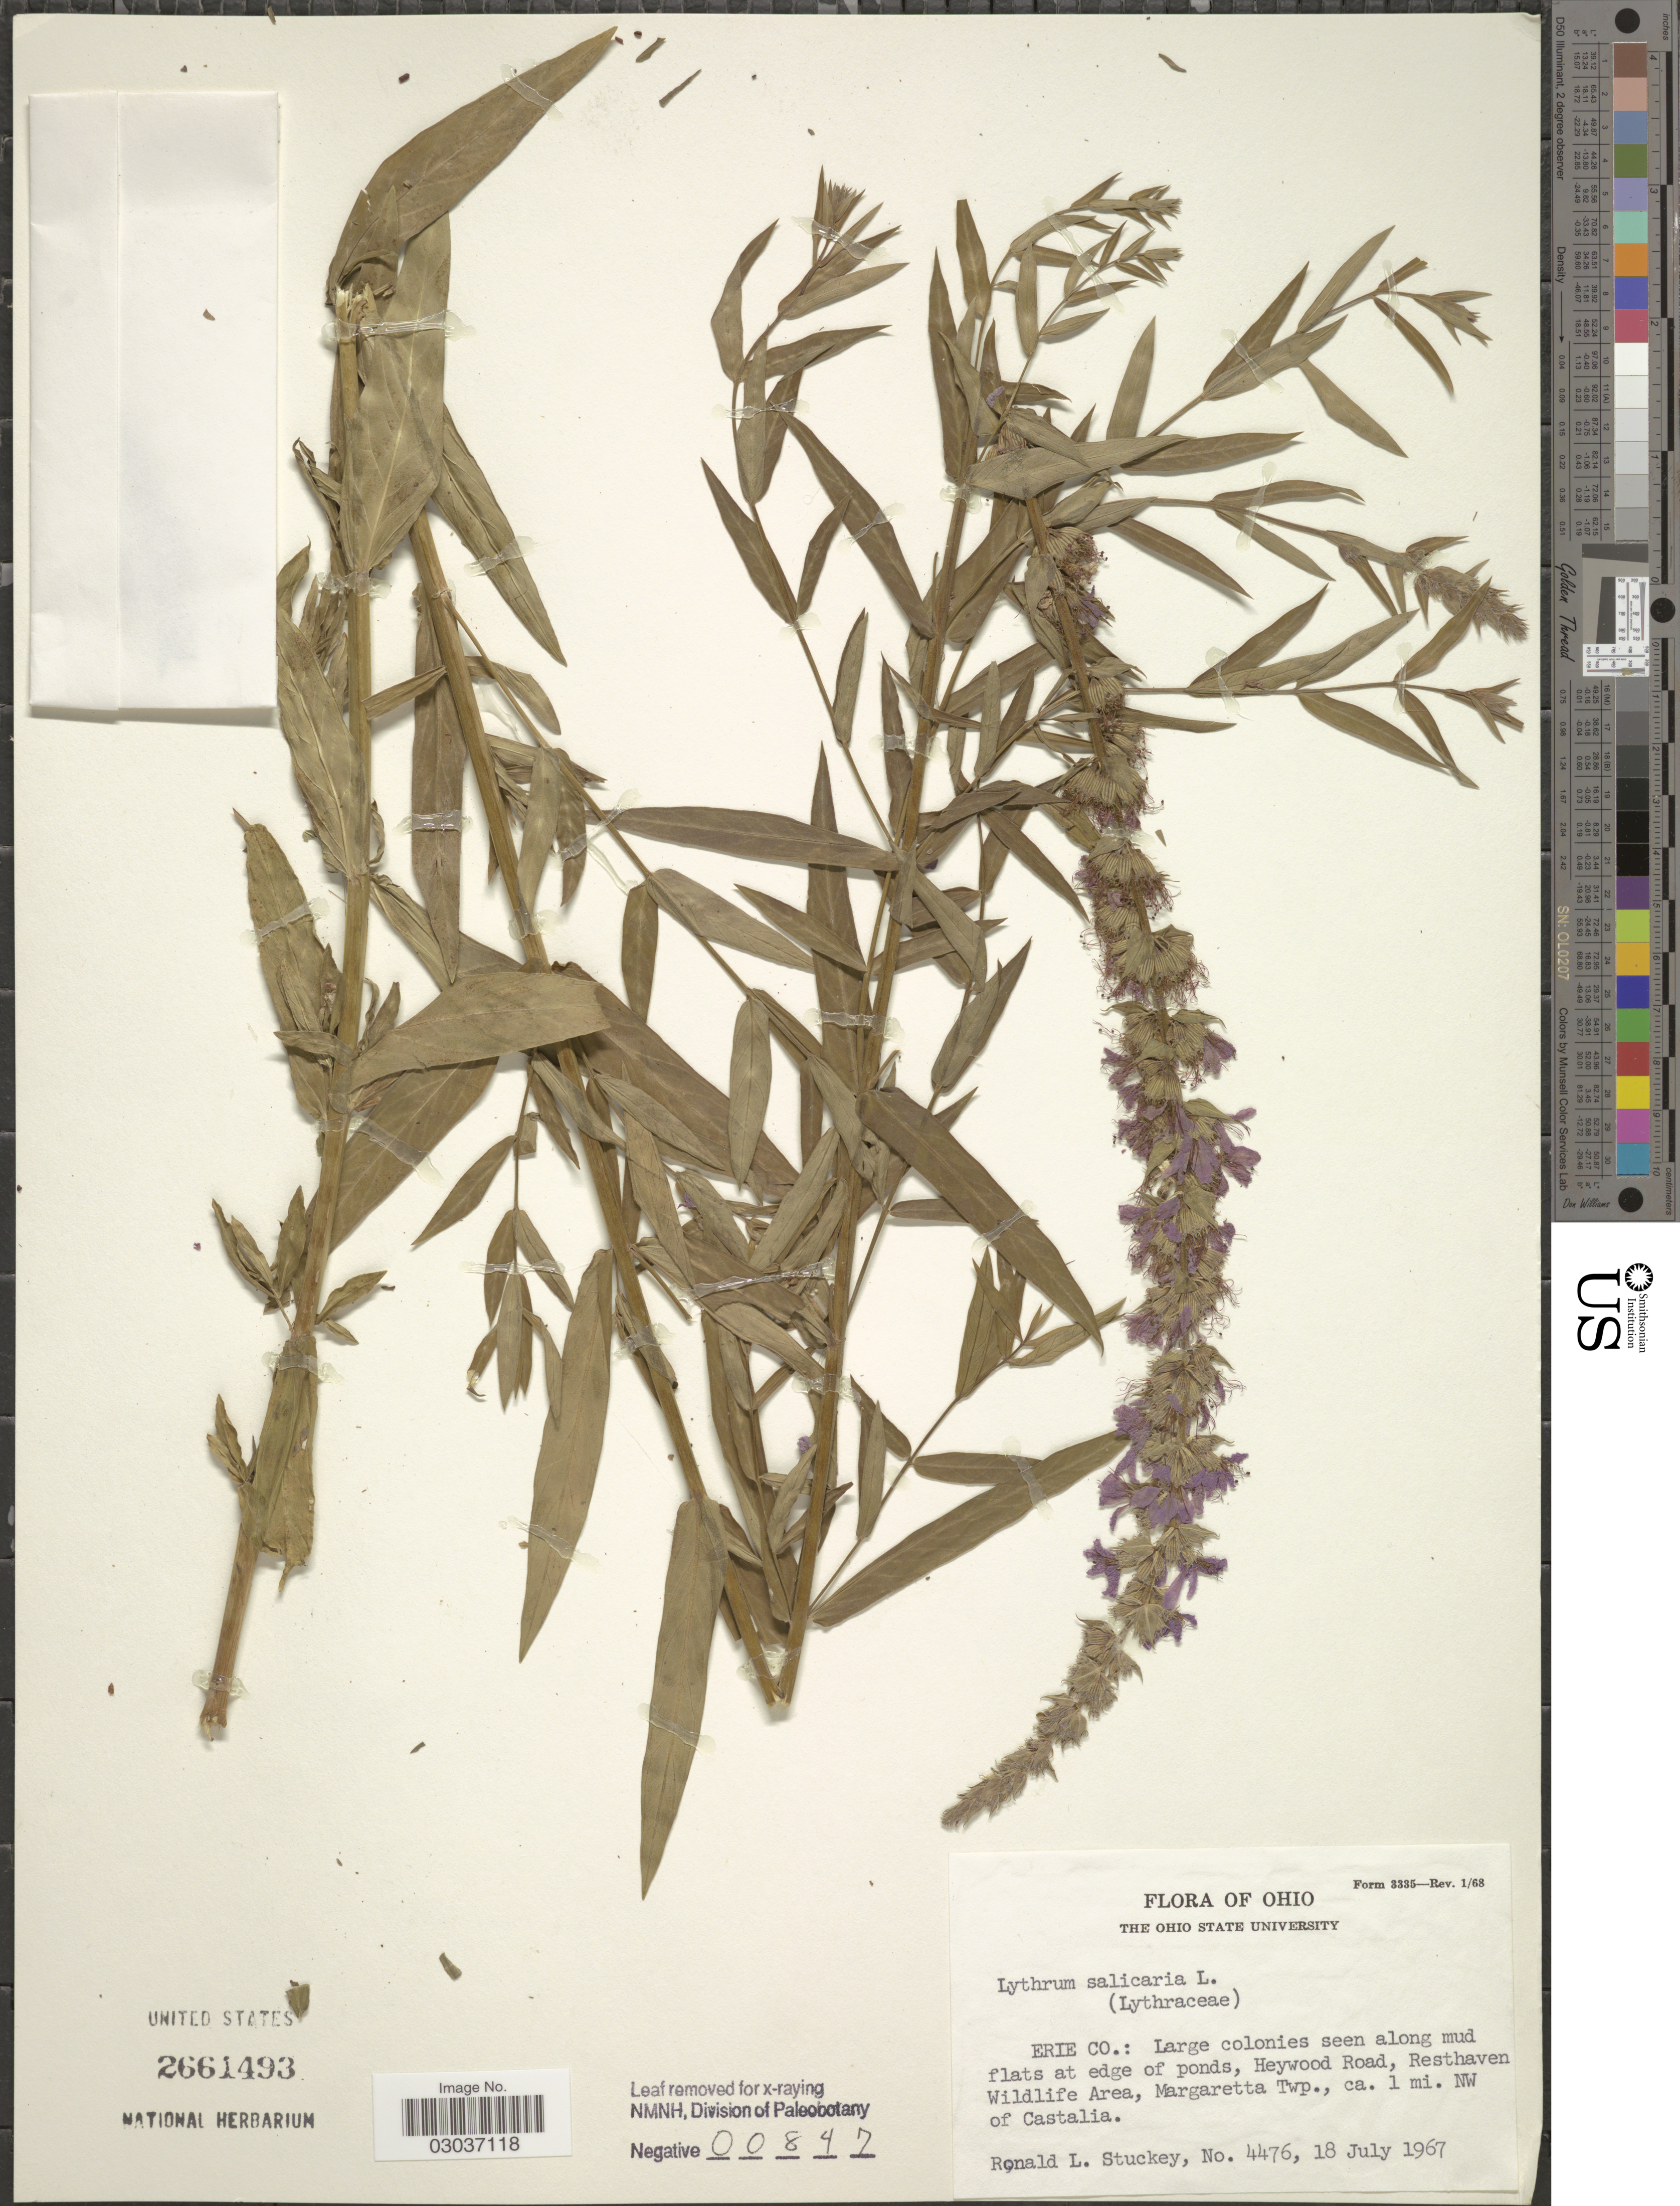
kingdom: Plantae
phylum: Tracheophyta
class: Magnoliopsida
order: Myrtales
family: Lythraceae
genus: Lythrum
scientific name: Lythrum salicaria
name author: L.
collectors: R. L. Stuckey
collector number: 4476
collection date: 1976-07-18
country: United States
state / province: Ohio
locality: Erie Co.: Large colonies seen along mud flats at edge of ponds, Heywood Road, Resthaven Wildlife Area, Margaretta Twp., ca. 1 mi. NW of Castalia.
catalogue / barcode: US 2661493